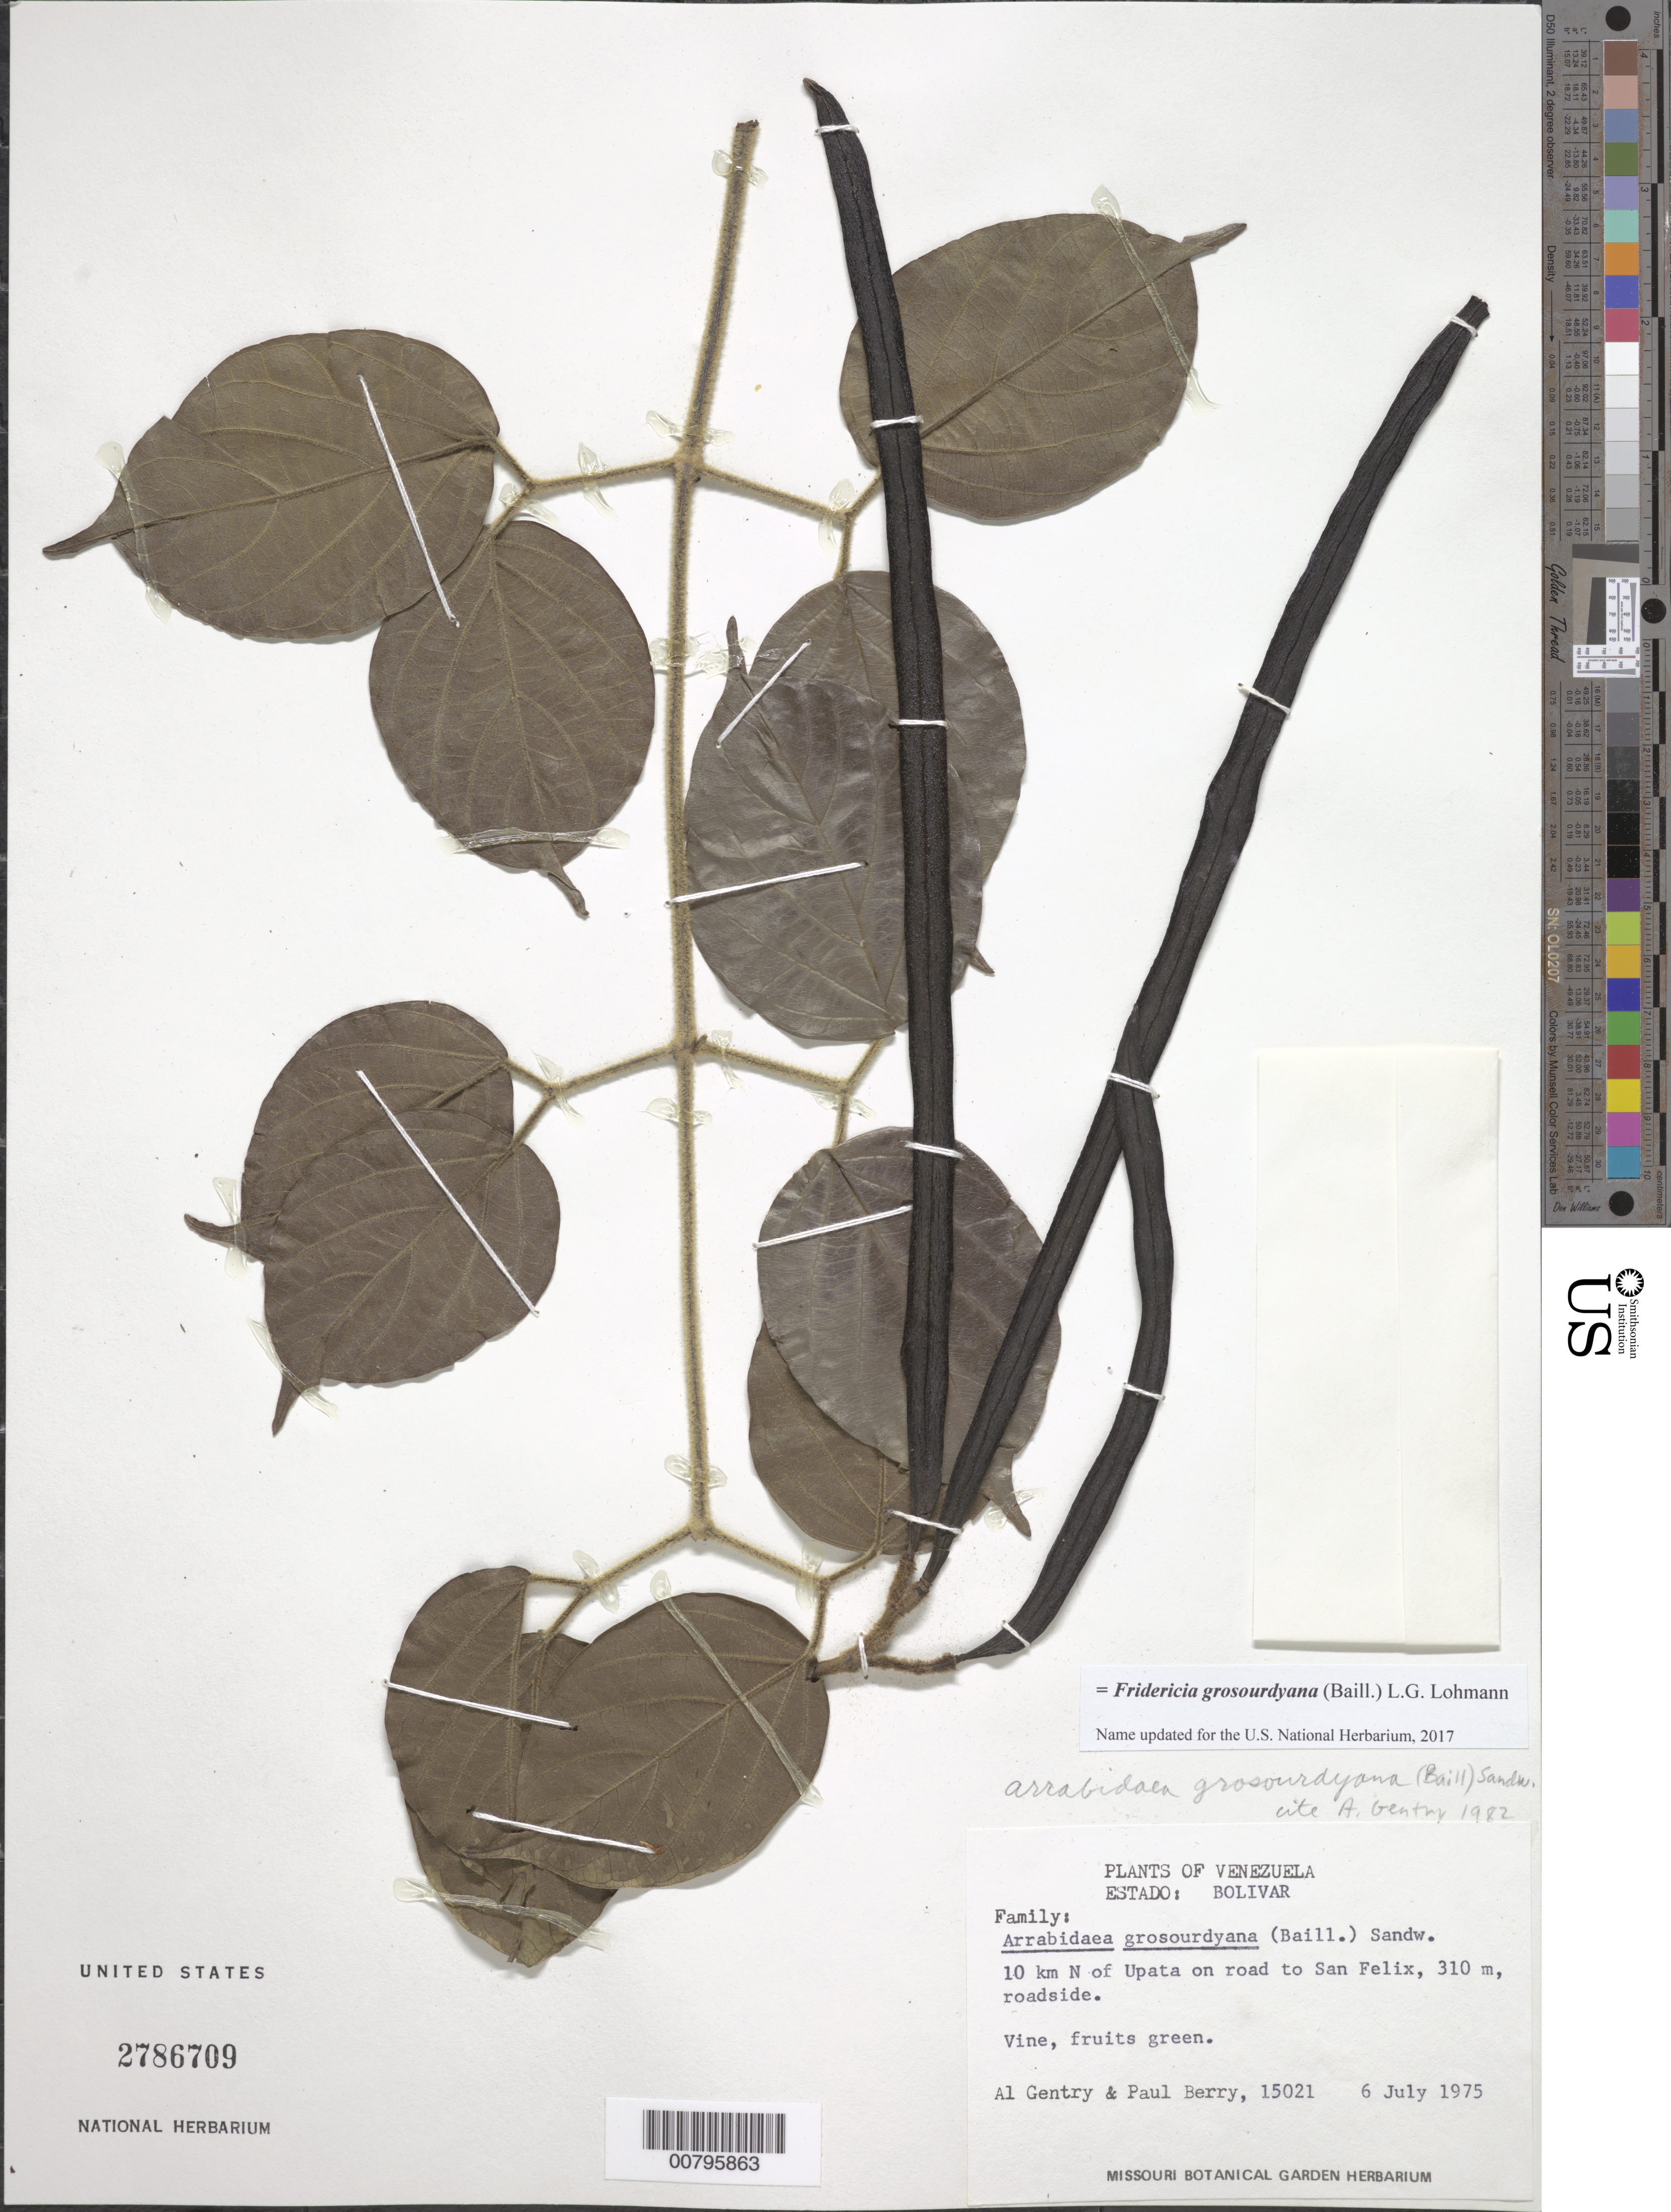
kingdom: Plantae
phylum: Tracheophyta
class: Magnoliopsida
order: Lamiales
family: Bignoniaceae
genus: Fridericia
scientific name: Fridericia grosourdyana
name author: (Baill.) L.G. Lohmann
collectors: A. H. Gentry & P. Berry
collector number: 15021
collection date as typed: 6-Jul-75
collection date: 1975-07-06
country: Venezuela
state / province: Bolívar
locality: Upata, 10 km N of on road to San Felix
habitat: Roadside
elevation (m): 310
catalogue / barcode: US 2786709